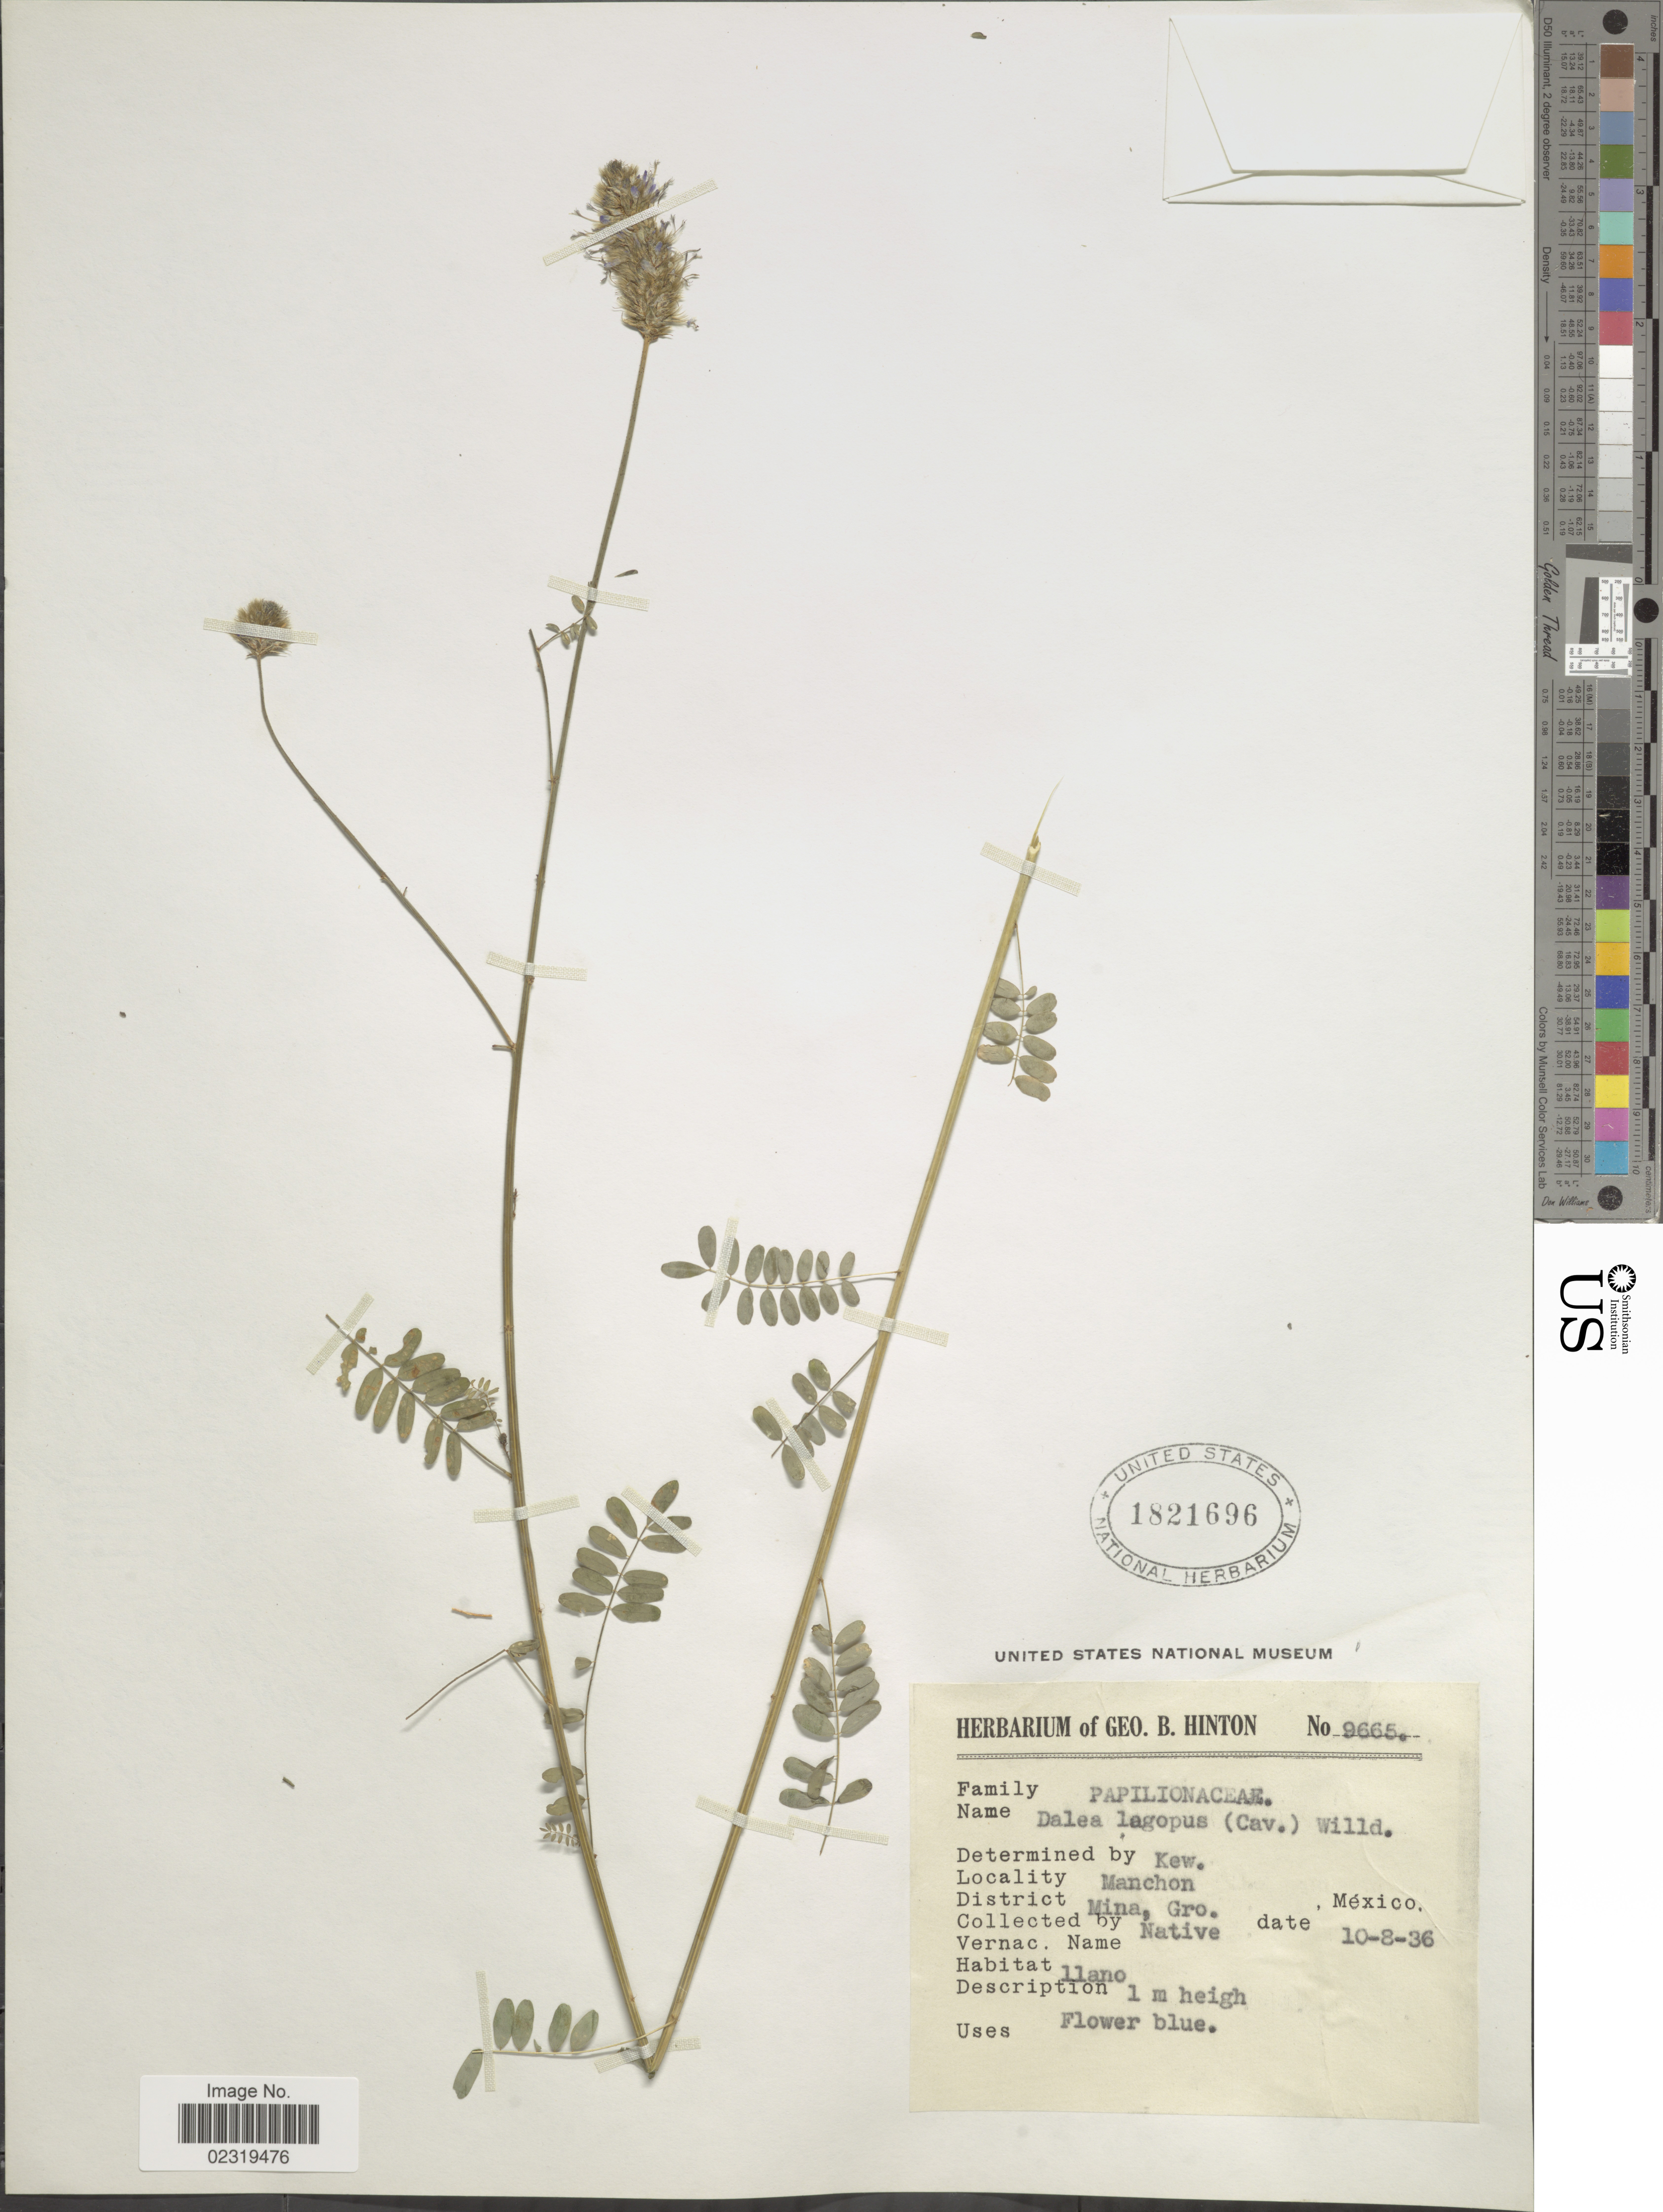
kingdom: Plantae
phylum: Tracheophyta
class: Magnoliopsida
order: Fabales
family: Fabaceae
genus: Dalea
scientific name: Dalea leporina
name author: (Aiton) Bullock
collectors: Native Coll.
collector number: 9665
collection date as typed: Transcribed d/m/y: 8/10/36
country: Mexico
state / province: Guerrero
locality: Manchon, District MIna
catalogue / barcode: US 1821696